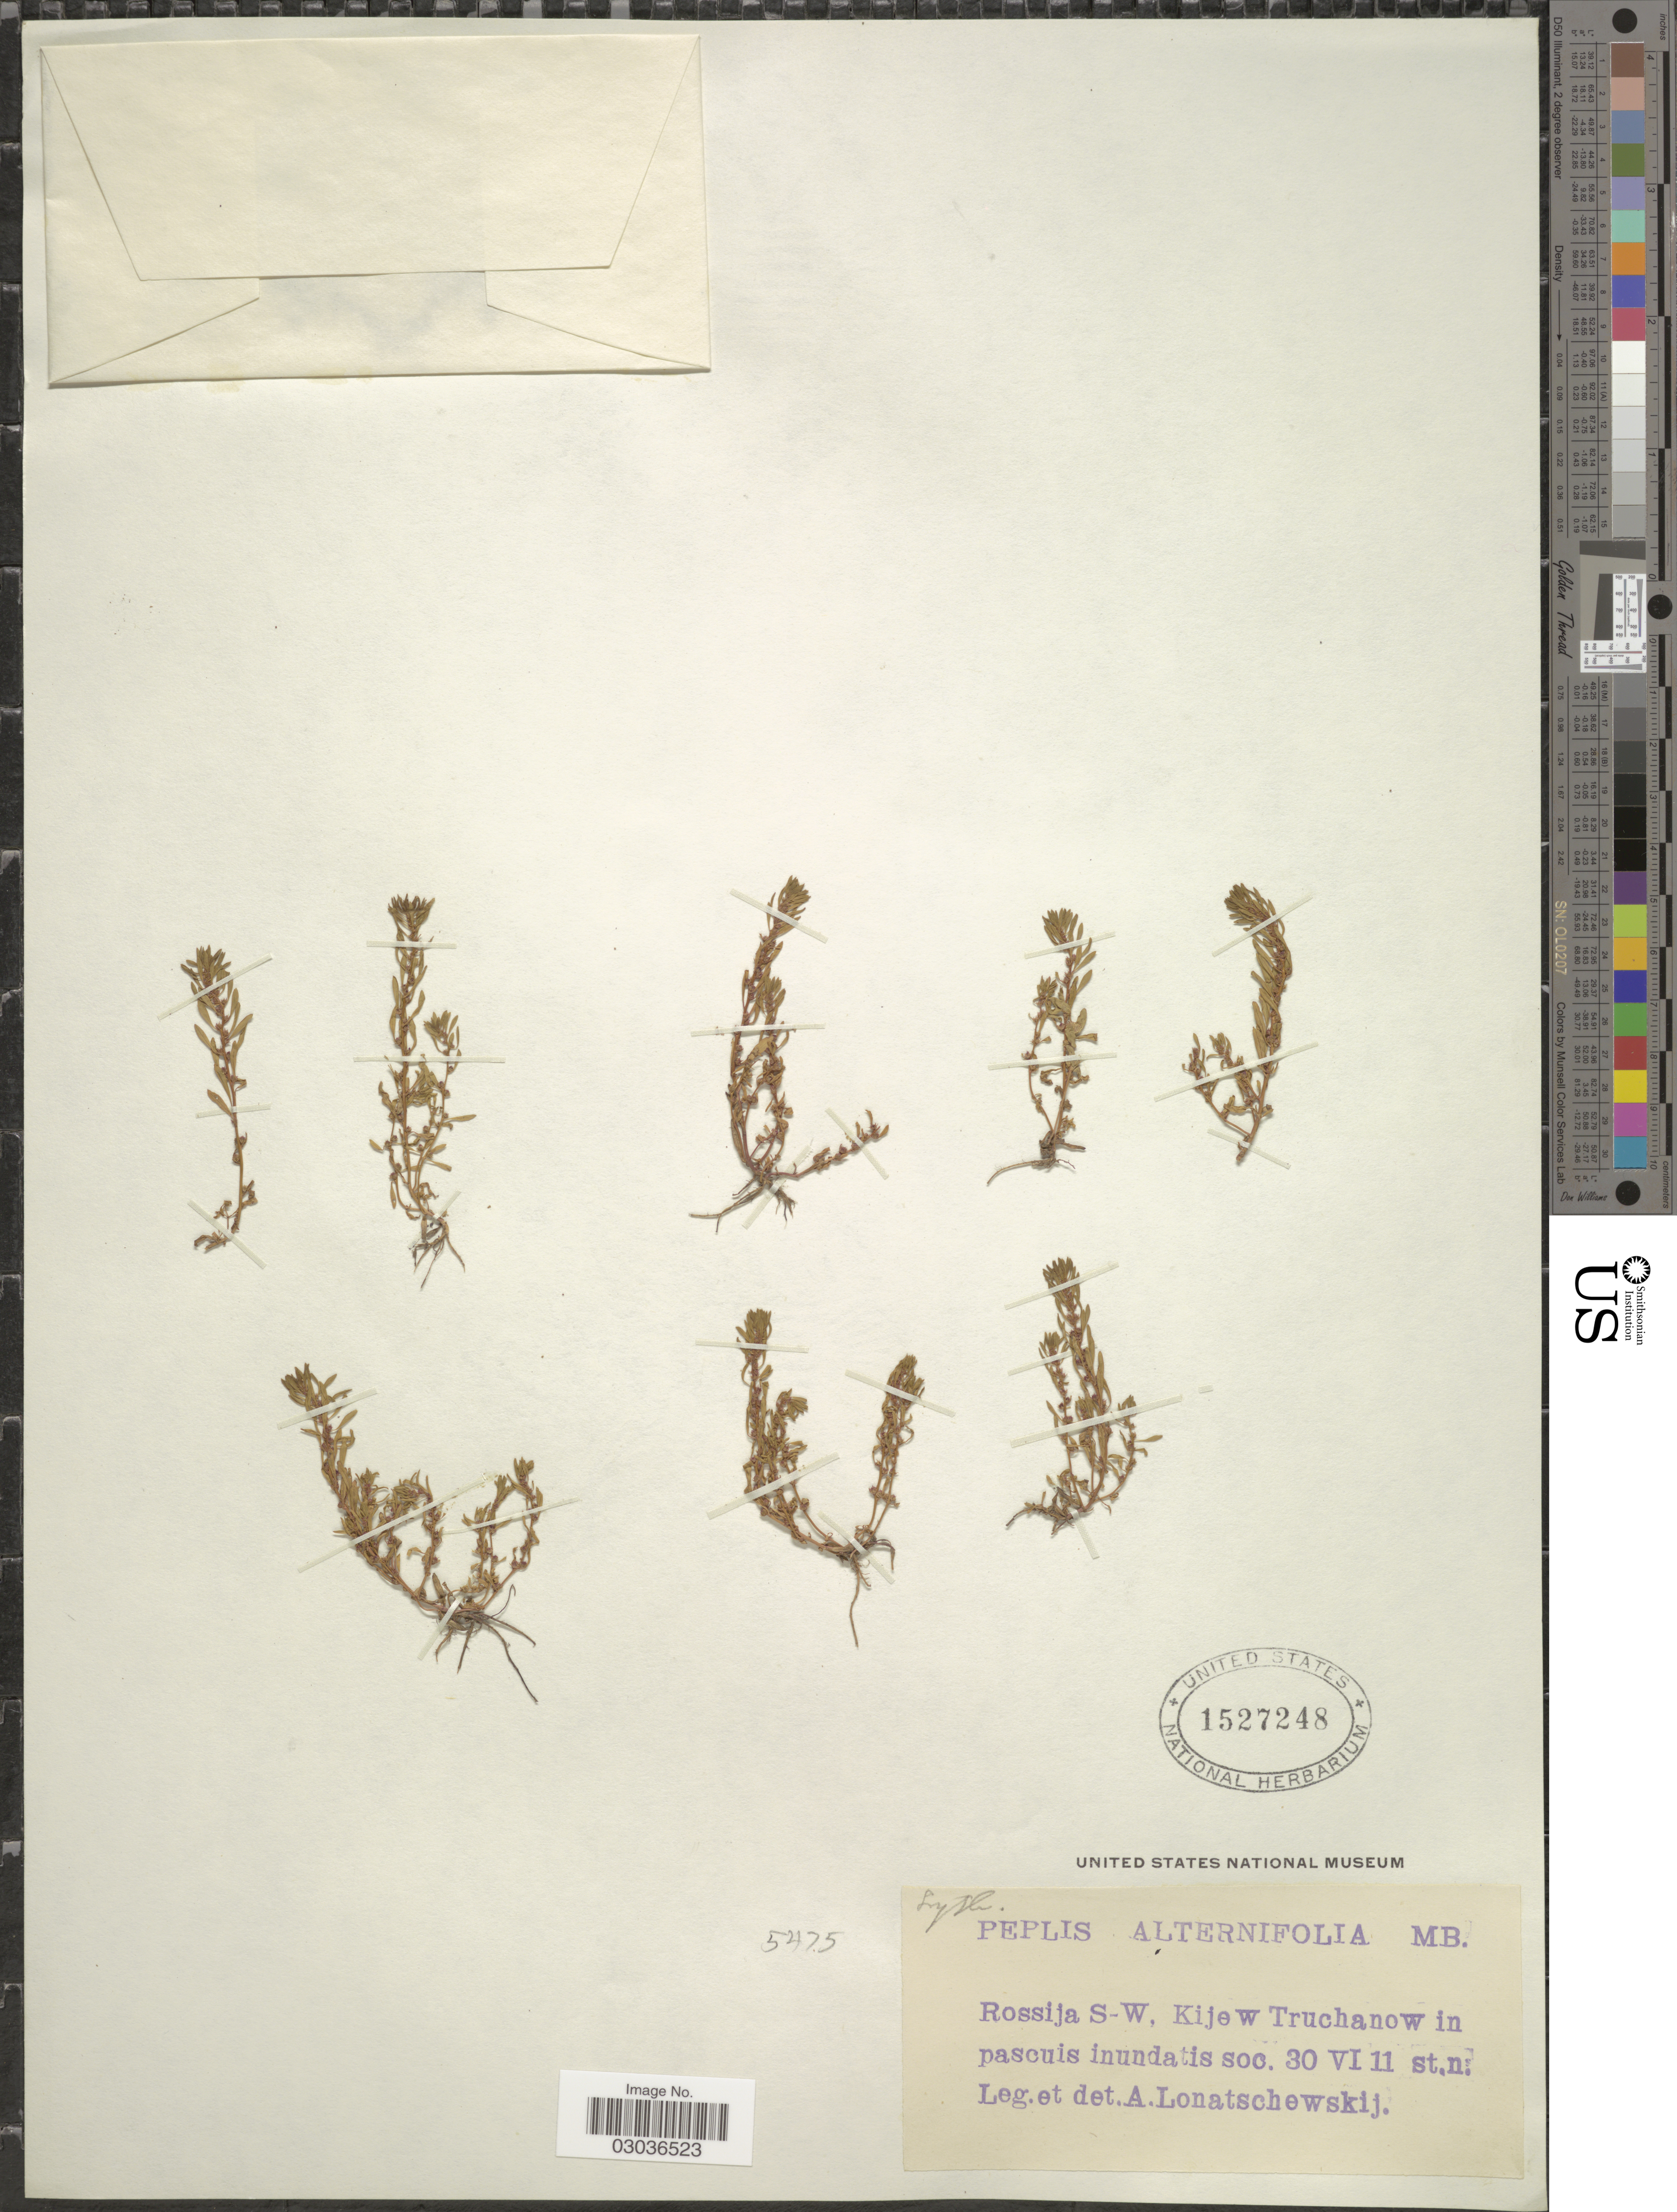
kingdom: Plantae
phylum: Tracheophyta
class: Magnoliopsida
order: Myrtales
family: Lythraceae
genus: Lythrum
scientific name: Lythrum volgense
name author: D.A. Webb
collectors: A. Lonatschewskij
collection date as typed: Transcribed d/m/y: 30/6/11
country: Ukraine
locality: Rossija S-W, Kijew Truchanow in pascuis inundatis soc.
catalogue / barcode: US 1527248